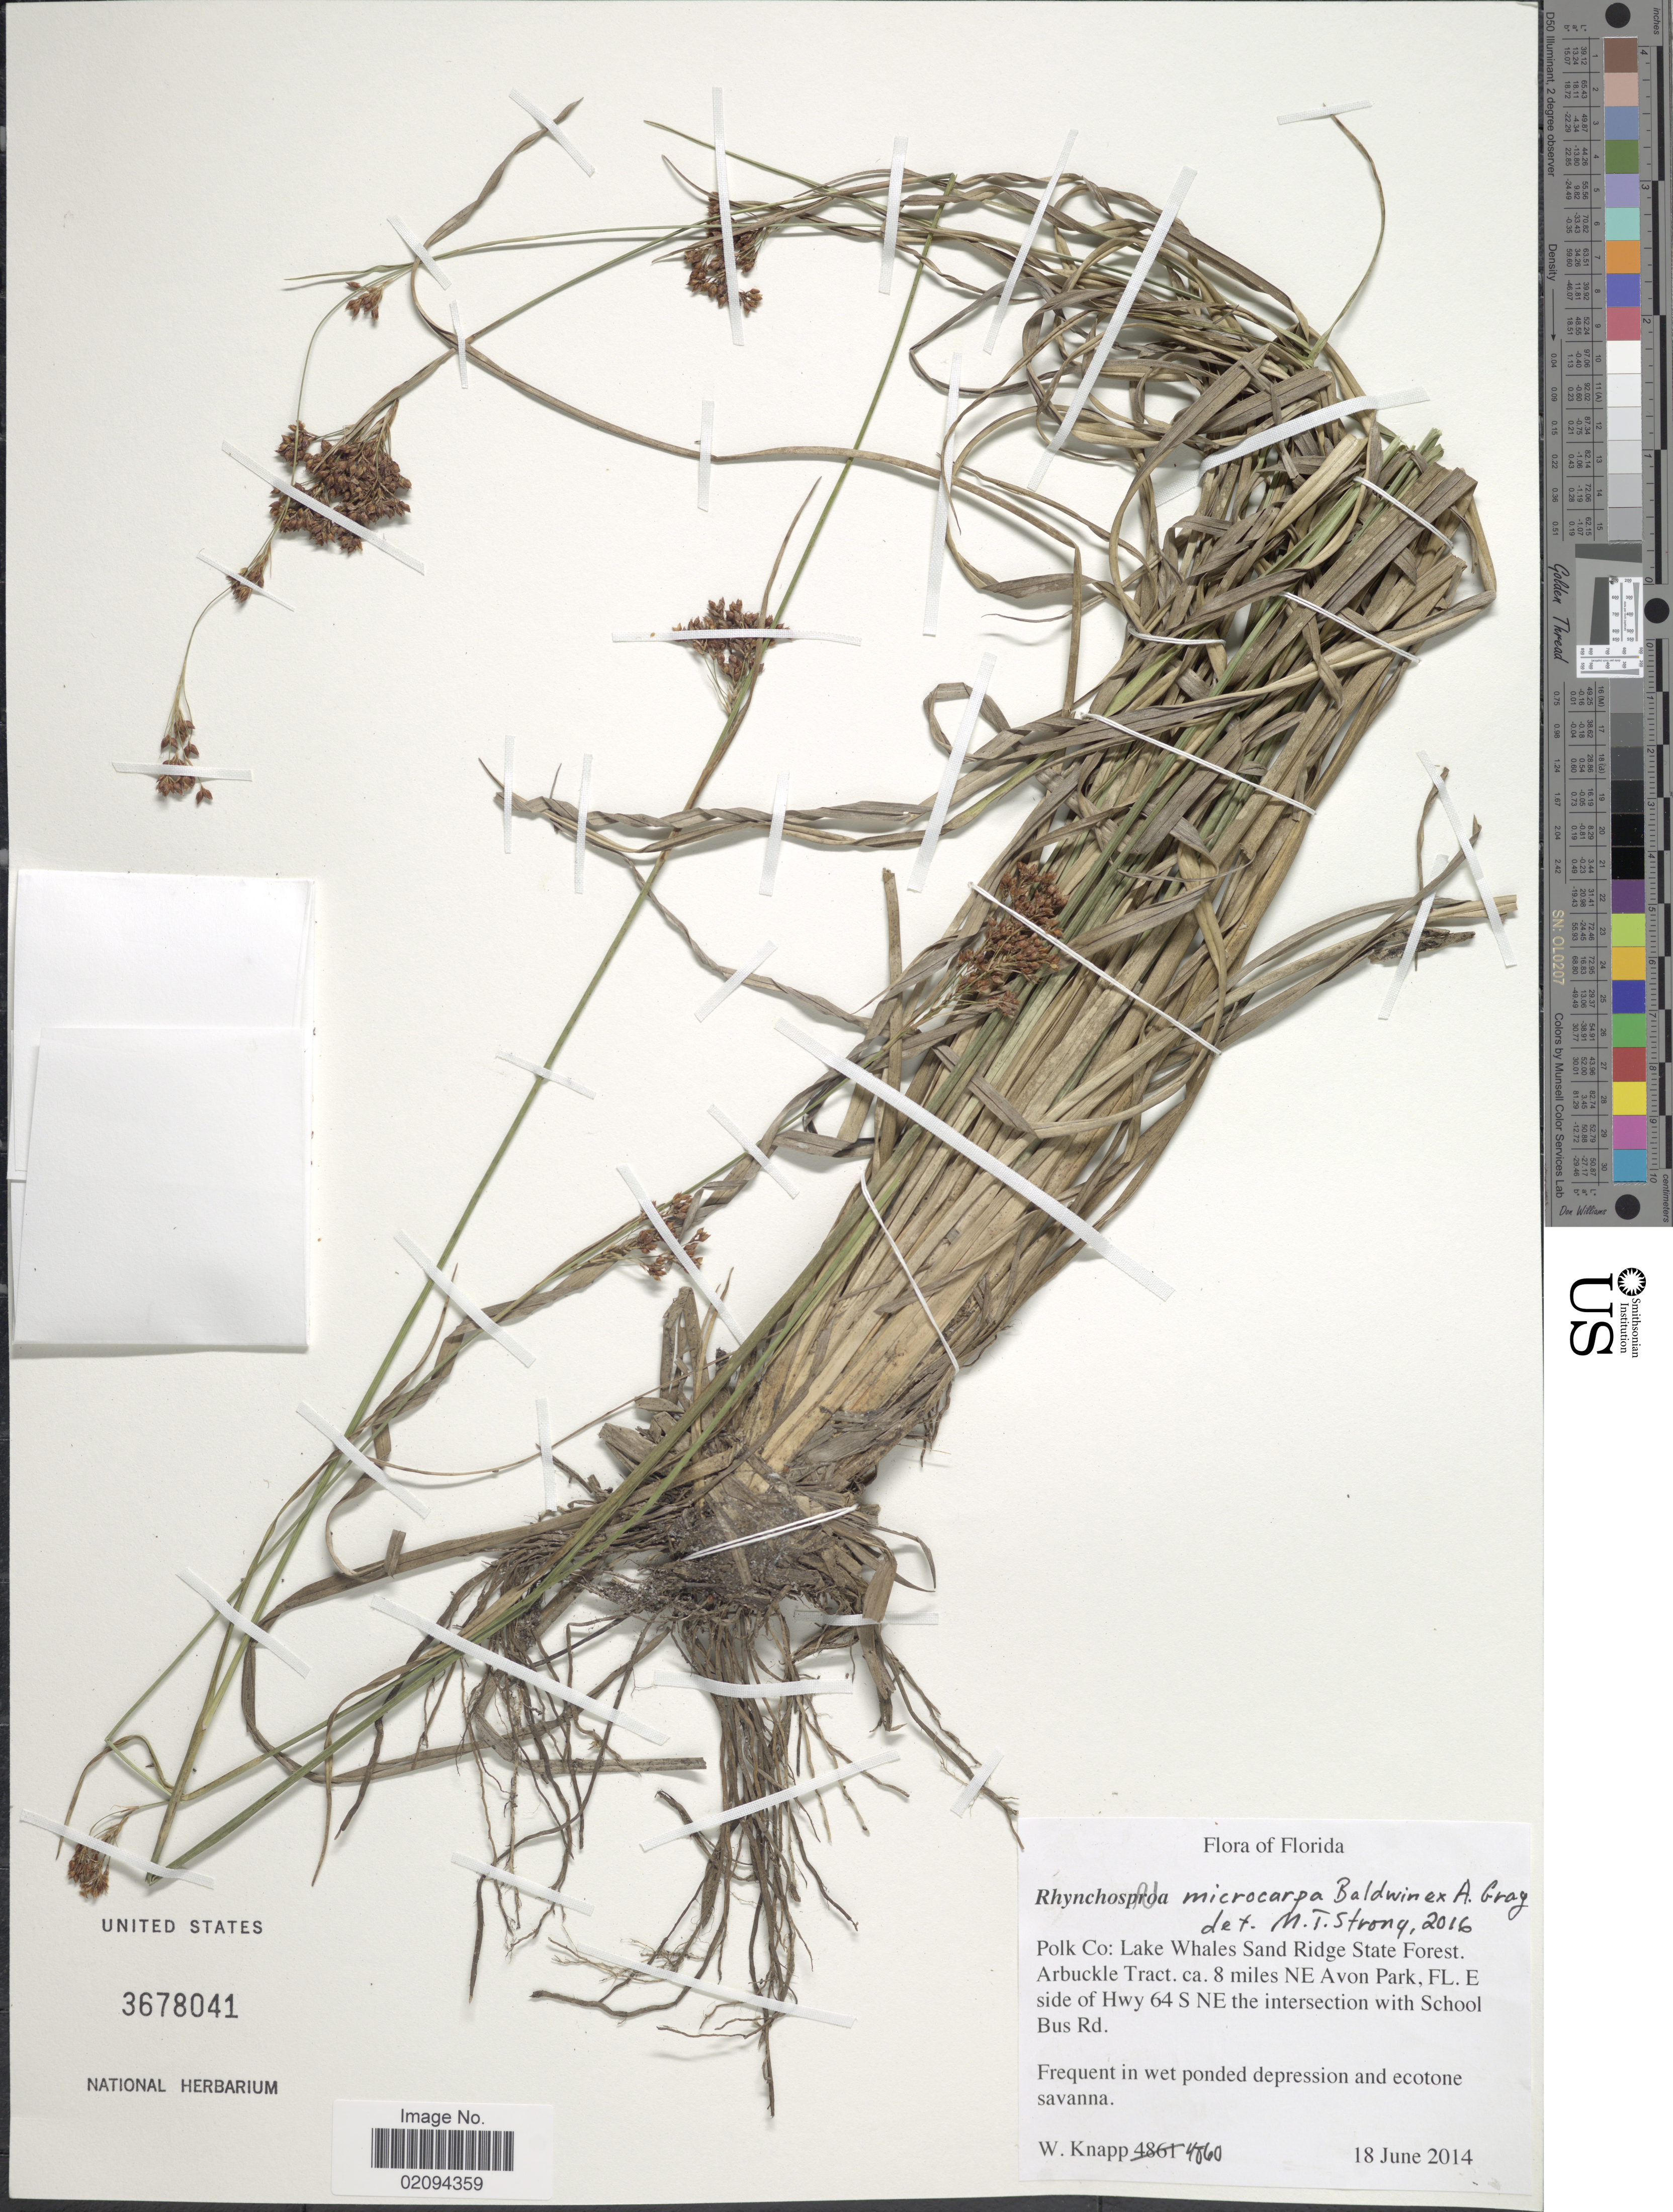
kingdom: Plantae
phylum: Tracheophyta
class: Liliopsida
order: Poales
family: Cyperaceae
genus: Rhynchospora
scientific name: Rhynchospora microcarpa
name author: Baldwin ex A. Gray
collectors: W. Knapp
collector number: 4860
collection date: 2014-06-18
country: United States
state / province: Florida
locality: Polk Co: Lake Wha;es Sand Ridge State Forest. Arbuckle Tract. ca. 8 miles NE Avon Park, FL. E side of Hwy 64 S NE the intersection with School Bus Rd.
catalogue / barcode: US 3678041